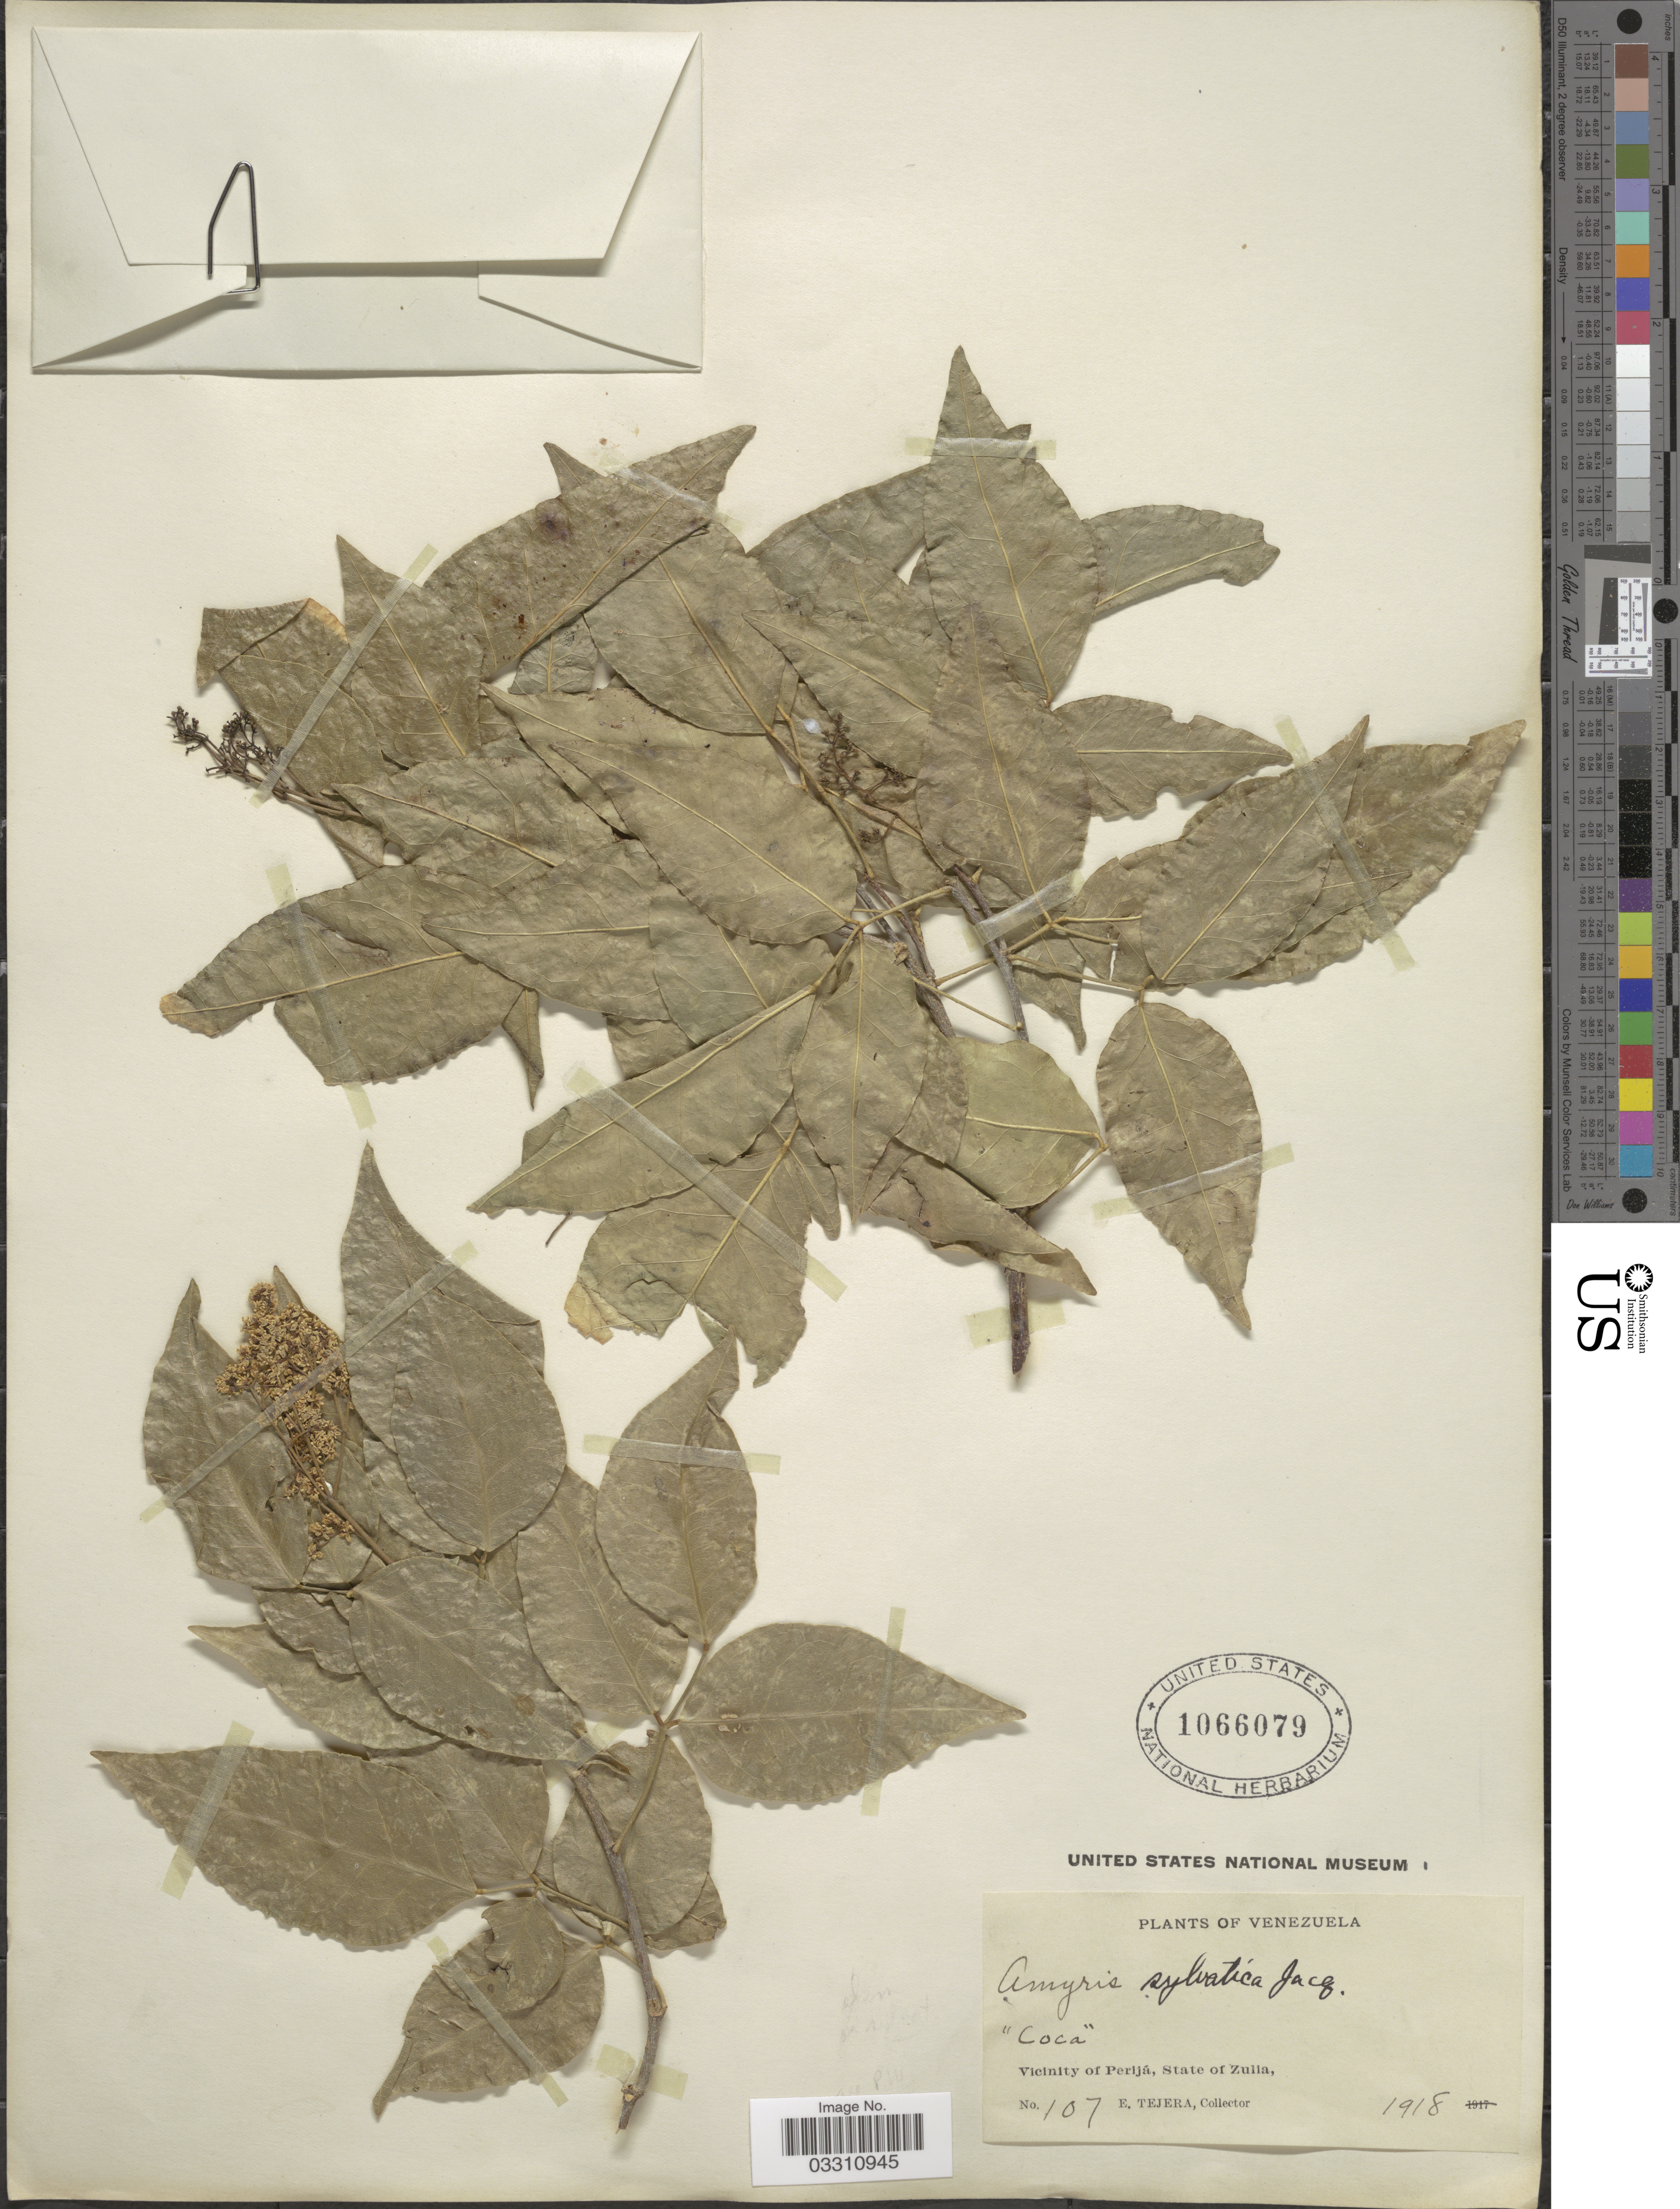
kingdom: Plantae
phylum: Tracheophyta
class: Magnoliopsida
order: Sapindales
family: Rutaceae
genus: Amyris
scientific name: Amyris sylvatica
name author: Jacq.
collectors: E. Tejera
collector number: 107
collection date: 1918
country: Venezuela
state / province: Zulia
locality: Vicinity of Perijá.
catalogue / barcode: US 1066079